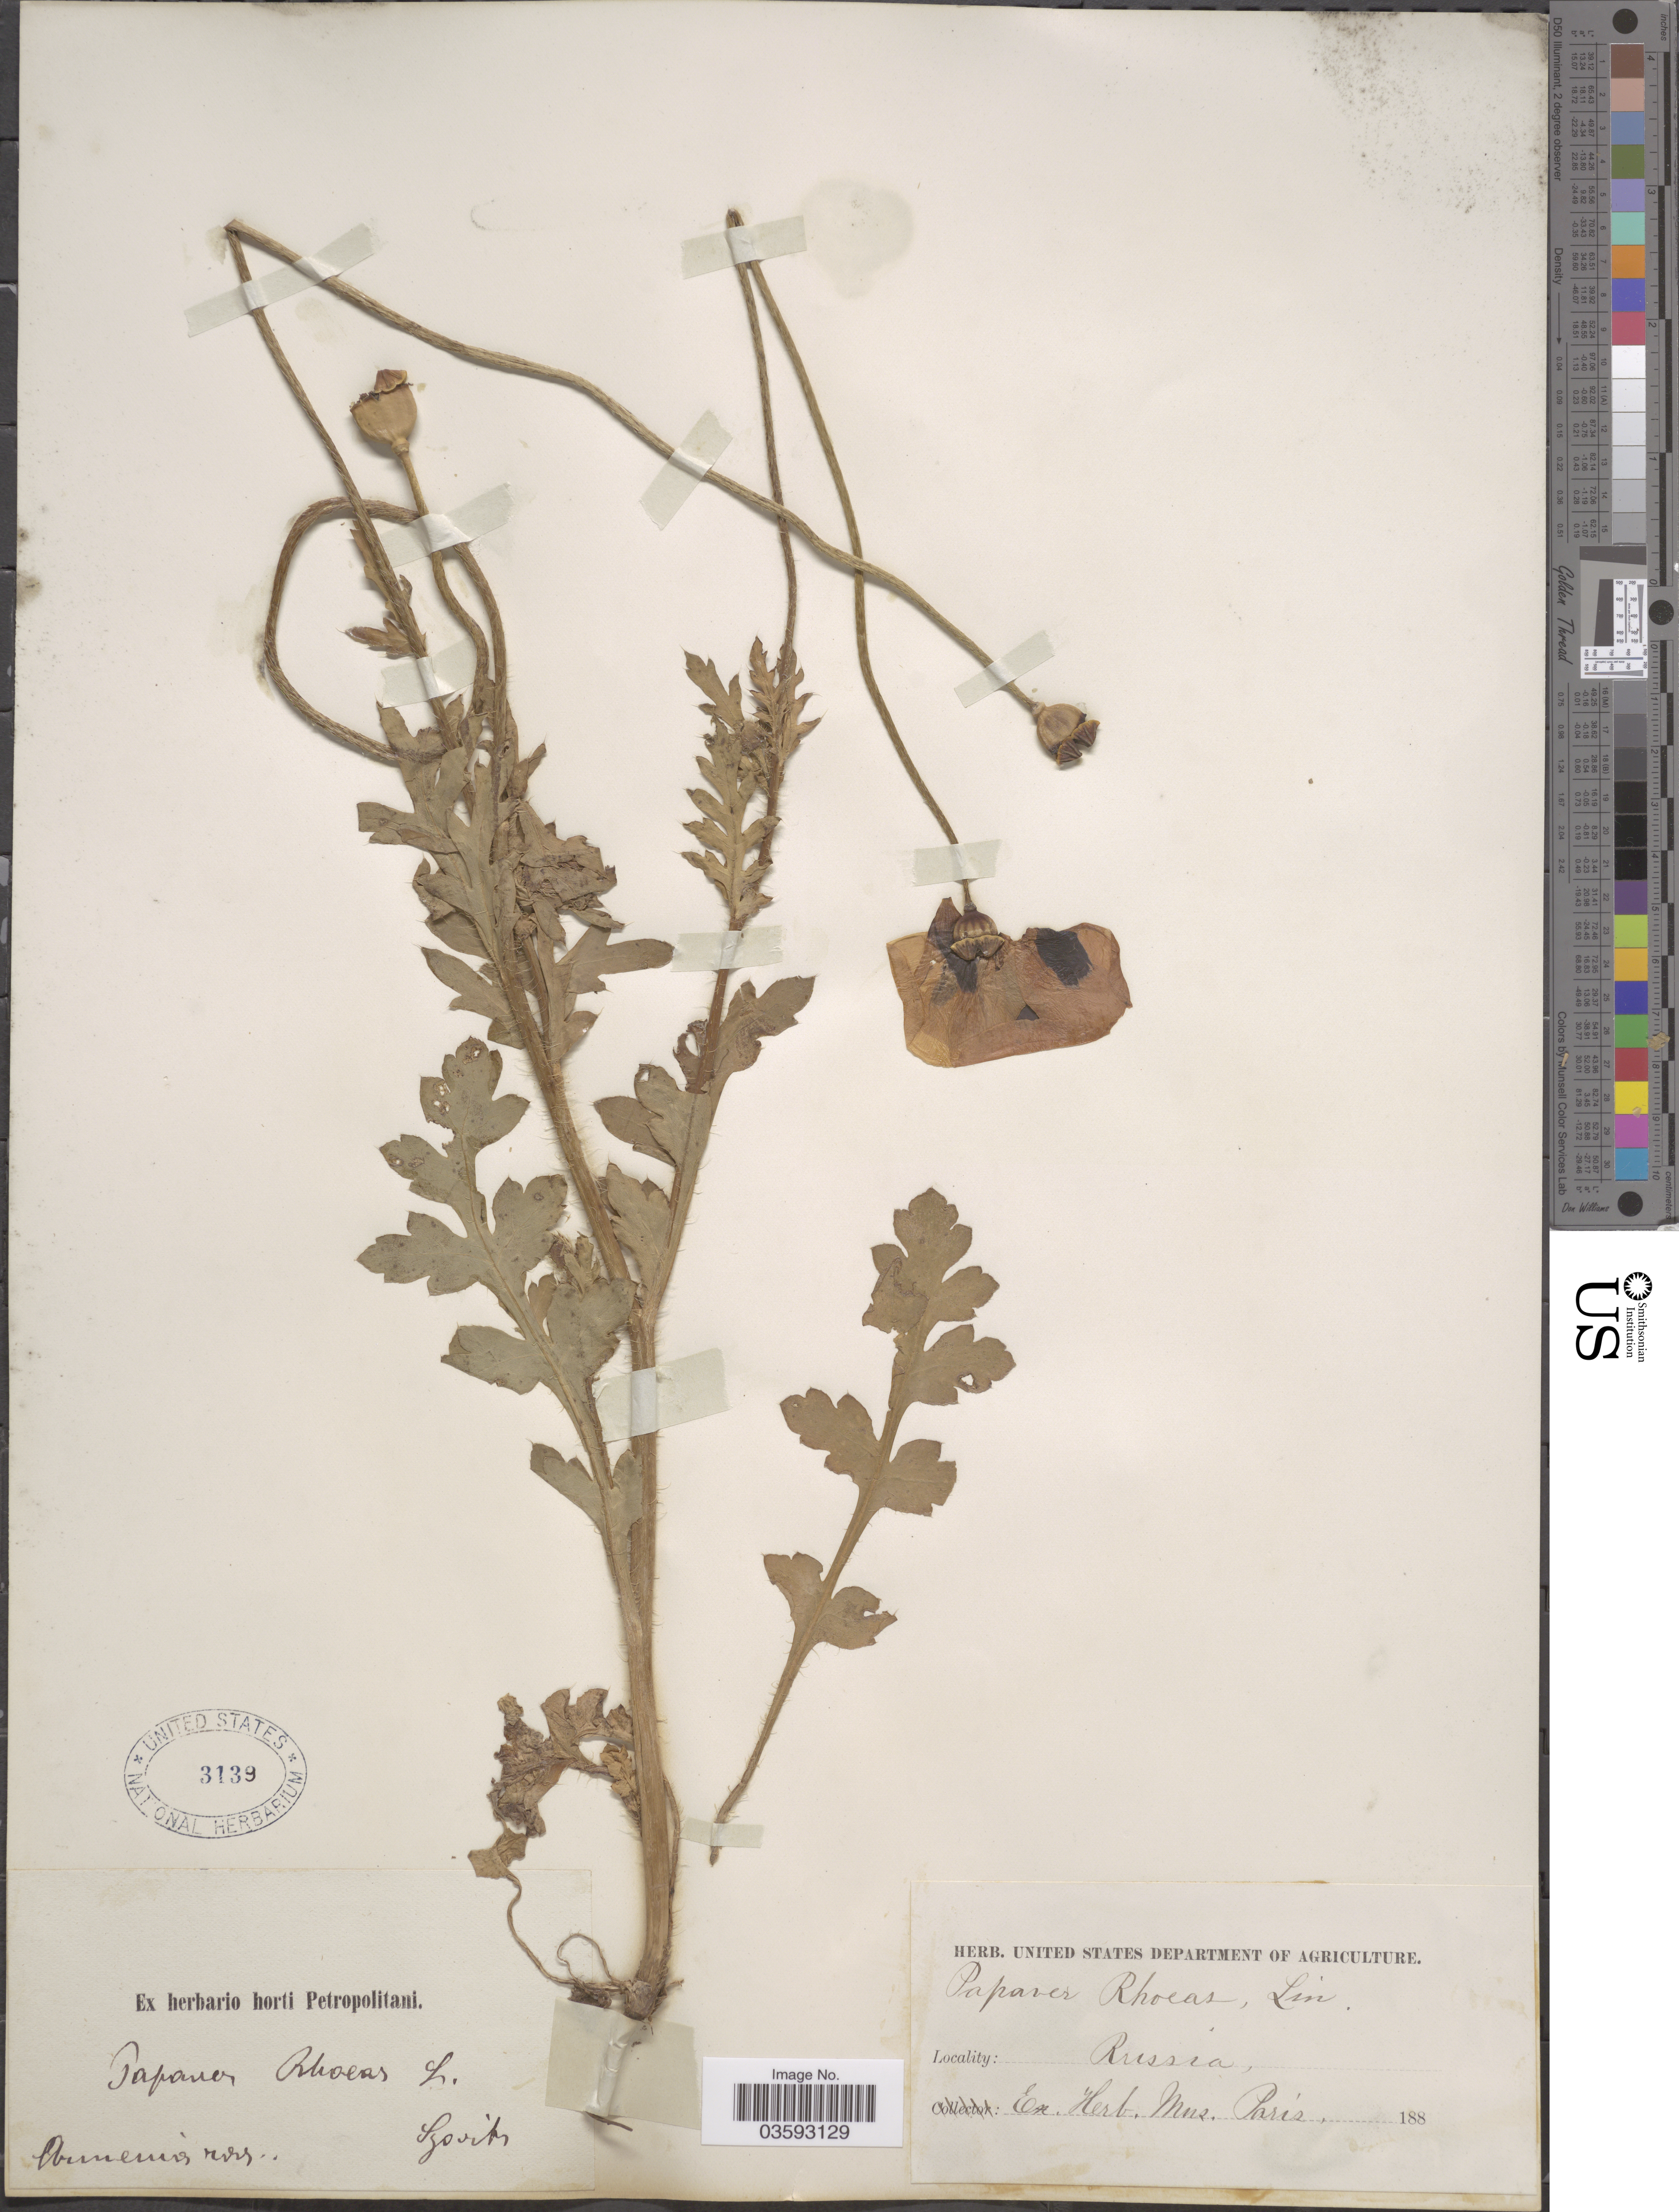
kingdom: Plantae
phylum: Tracheophyta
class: Magnoliopsida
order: Ranunculales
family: Papaveraceae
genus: Papaver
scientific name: Papaver rhoeas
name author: L.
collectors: Szovits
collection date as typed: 188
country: Armenia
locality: Armenia ross. Russia.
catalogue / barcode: US 3139